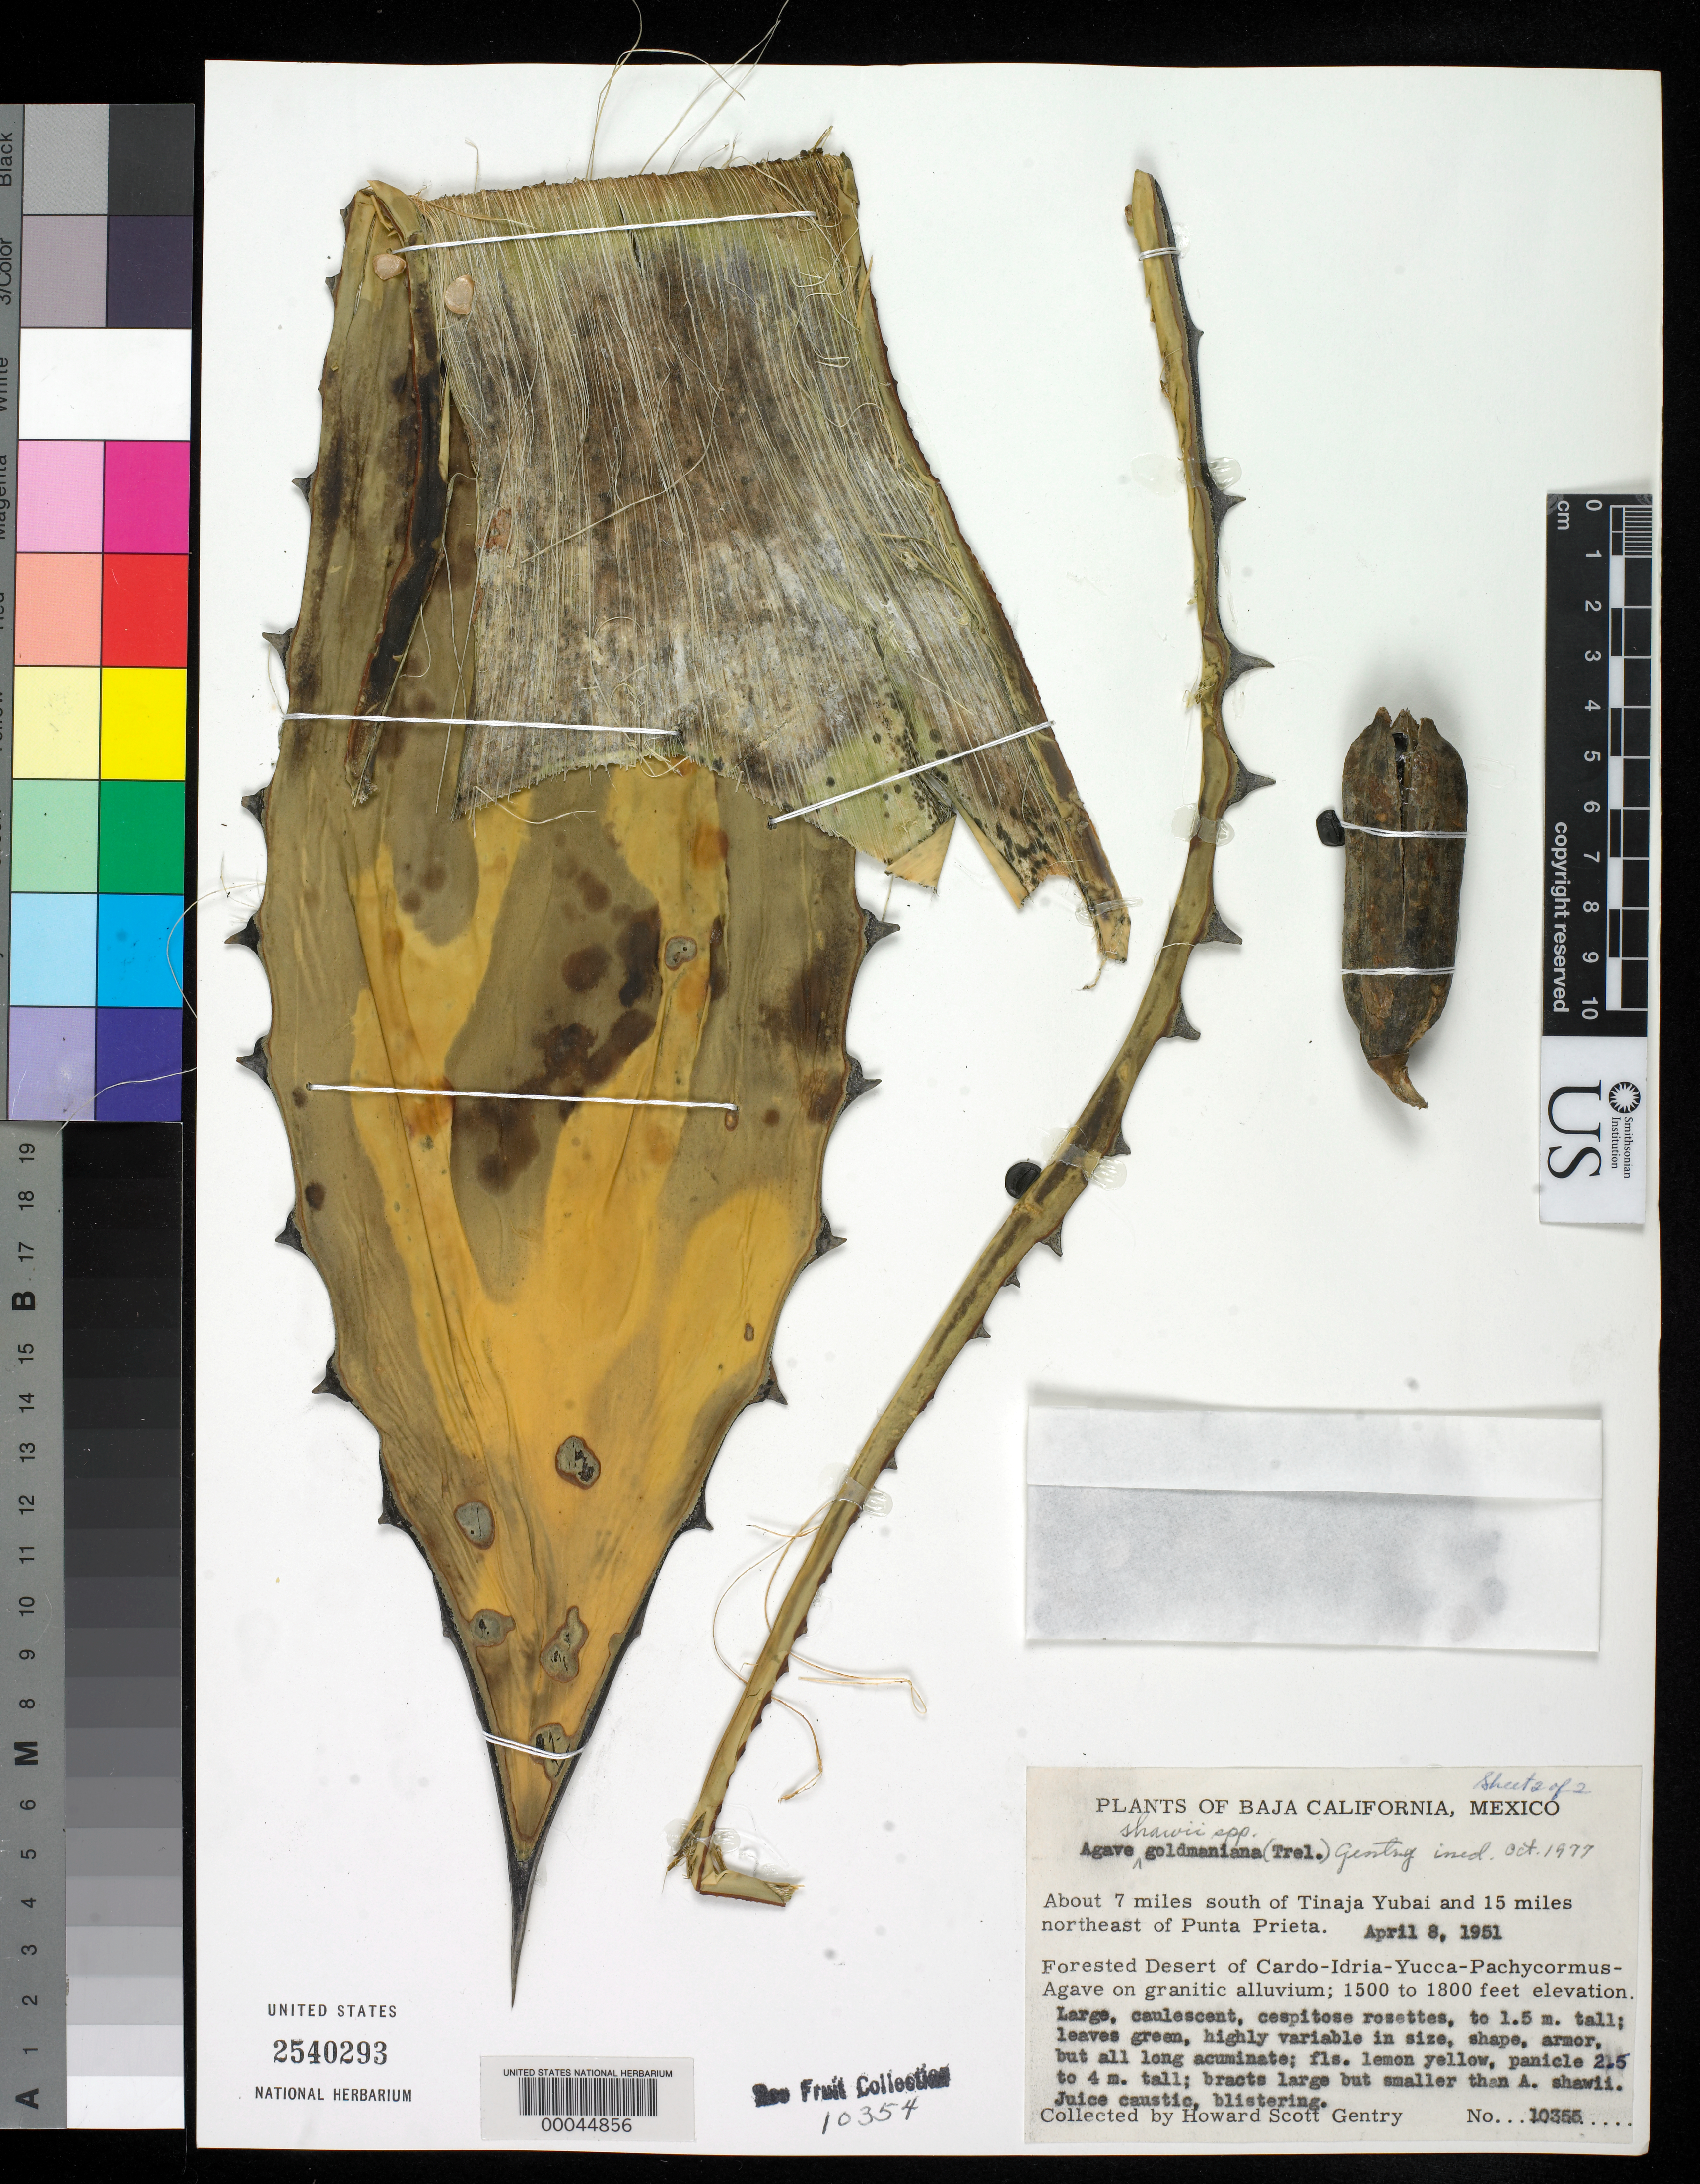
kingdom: Plantae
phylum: Tracheophyta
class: Liliopsida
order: Asparagales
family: Asparagaceae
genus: Agave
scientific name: Agave shawii subsp. goldmaniana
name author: (Trel.) Gentry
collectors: H. S. Gentry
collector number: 10355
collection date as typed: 08 Apr 1951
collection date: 1951-04-08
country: Mexico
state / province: Baja California Norte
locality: About 7 mi S of Tinaja Yubai and 15 mi NE of Punta Prieta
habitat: Forested desert on granitic alluvium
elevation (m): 457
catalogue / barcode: US 2540293